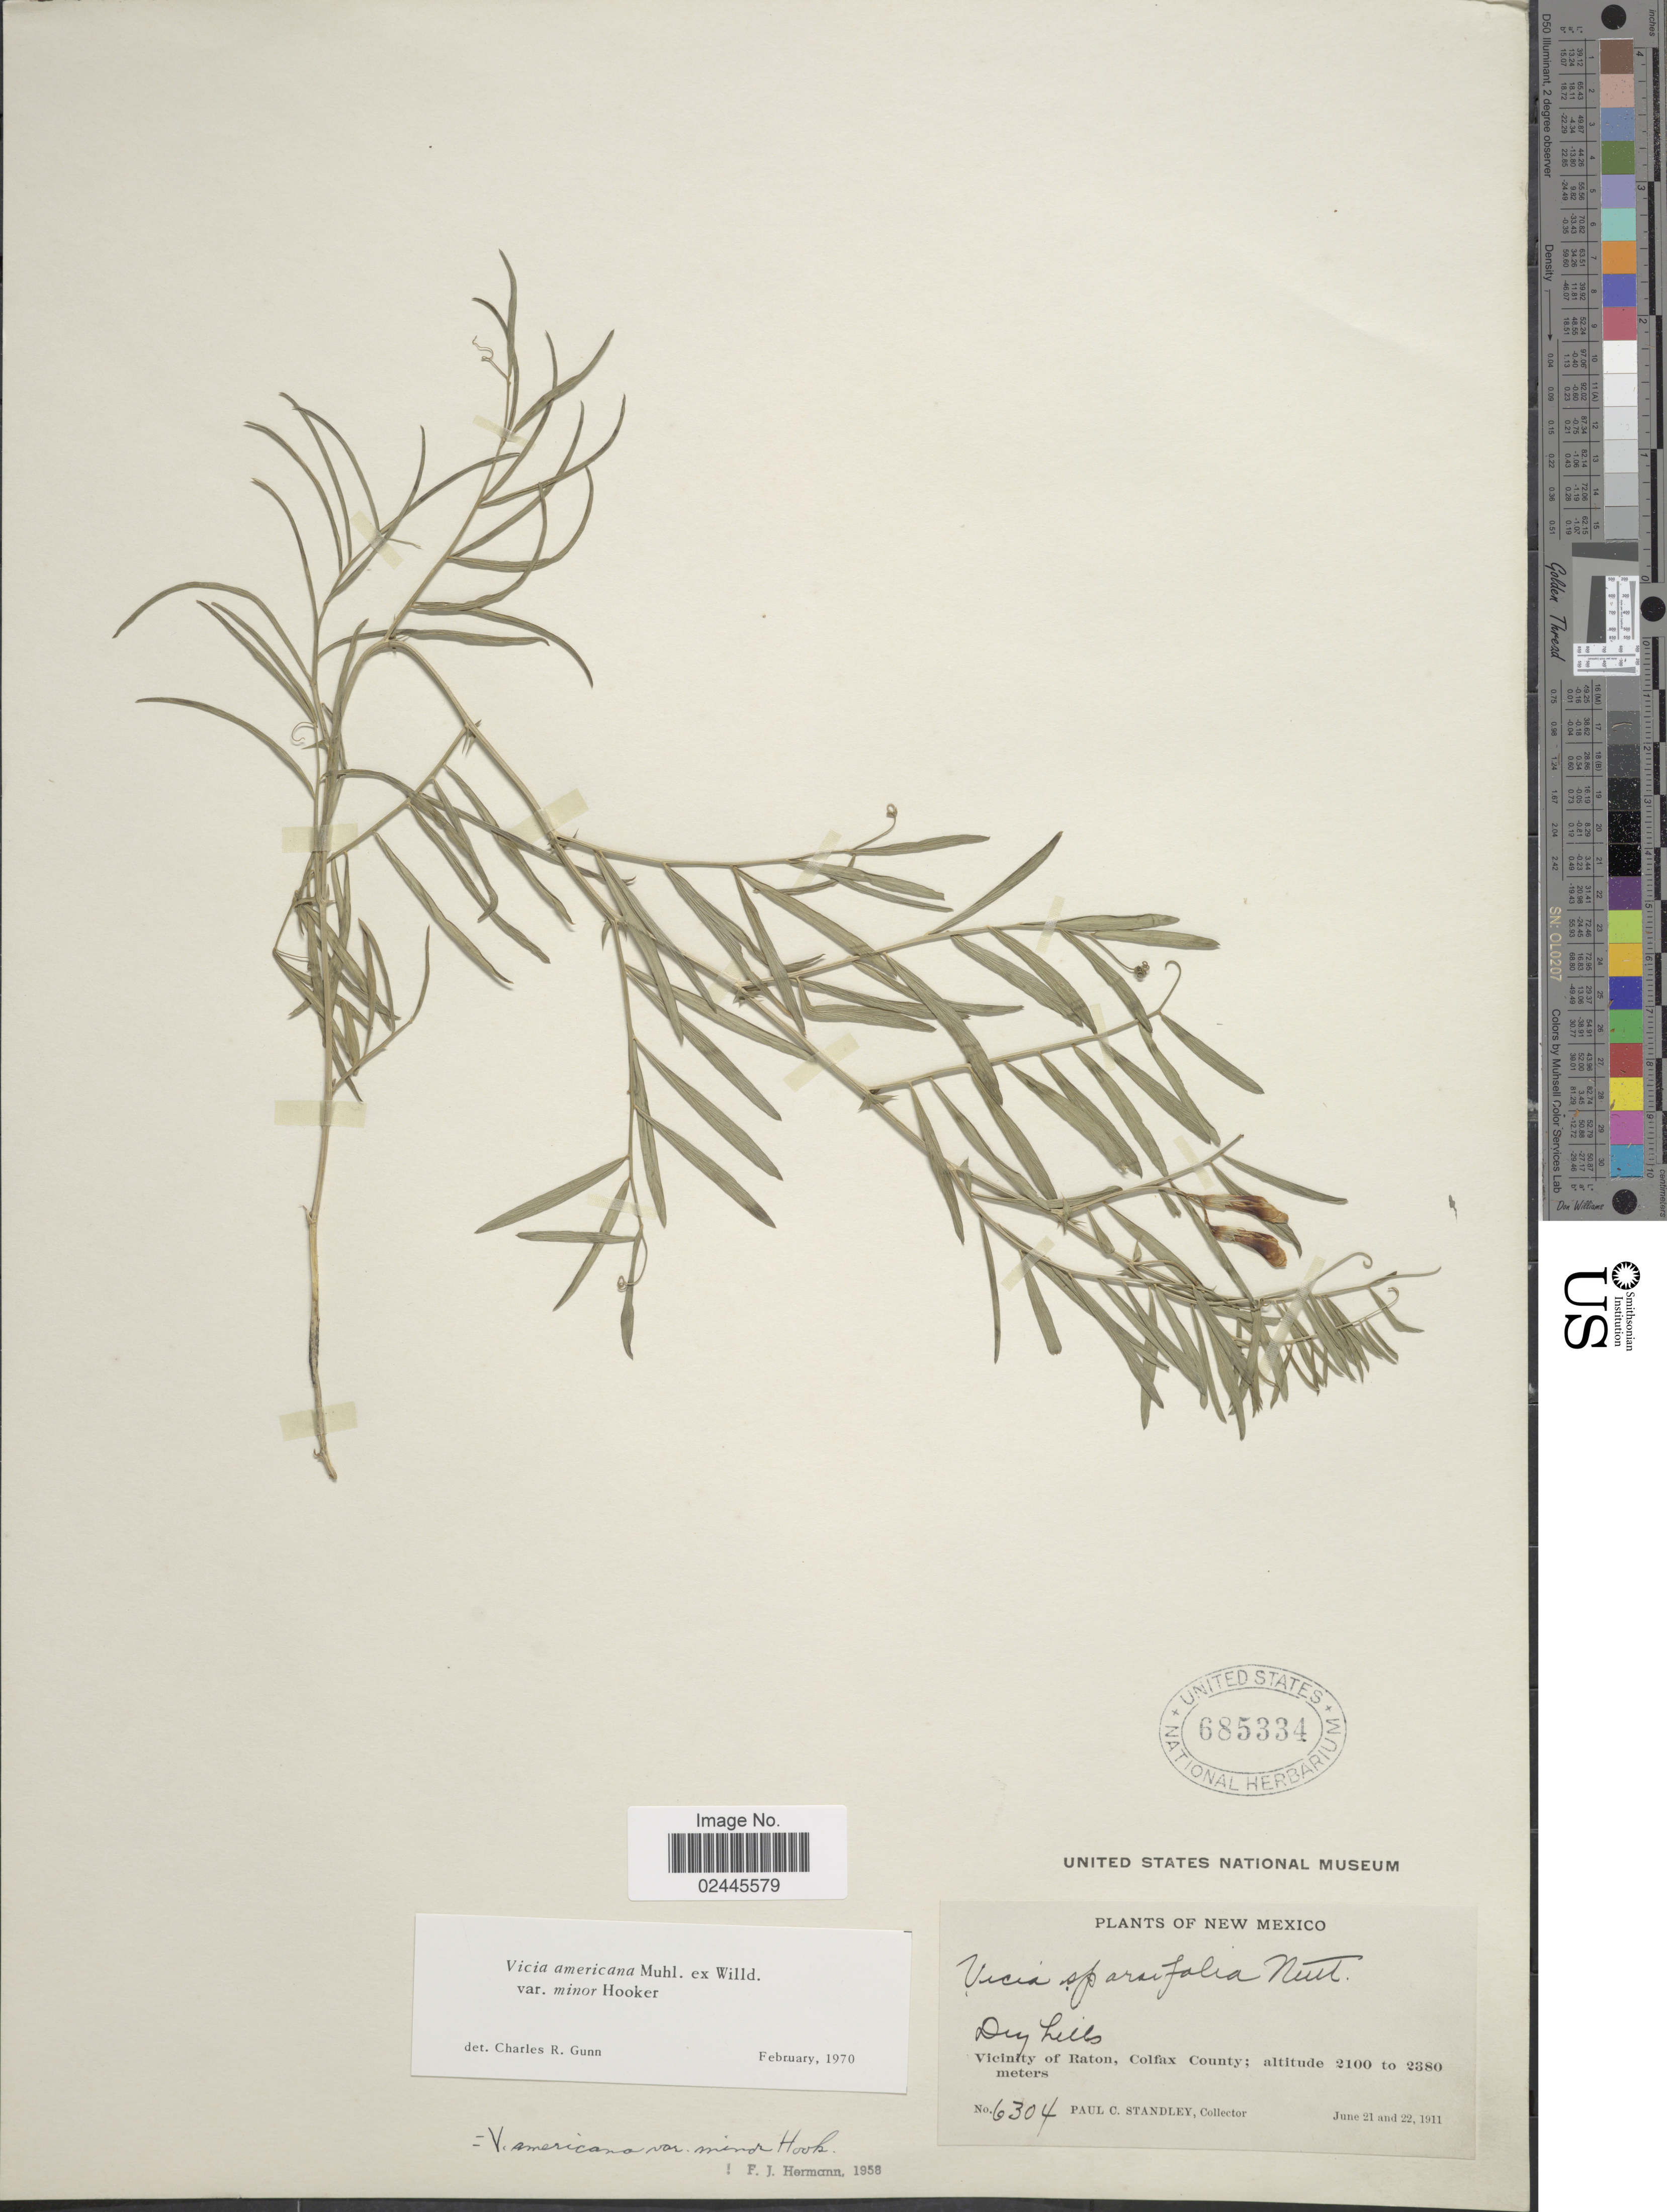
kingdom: Plantae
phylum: Tracheophyta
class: Magnoliopsida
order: Fabales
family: Fabaceae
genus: Vicia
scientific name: Vicia americana var. minor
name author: Hook.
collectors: P. C. Standley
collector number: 6304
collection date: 1911-06-21/1911-07-22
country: United States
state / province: New Mexico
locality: Dry hills, Vicinity of Raton, Colfax County.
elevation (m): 2100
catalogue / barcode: US 685334